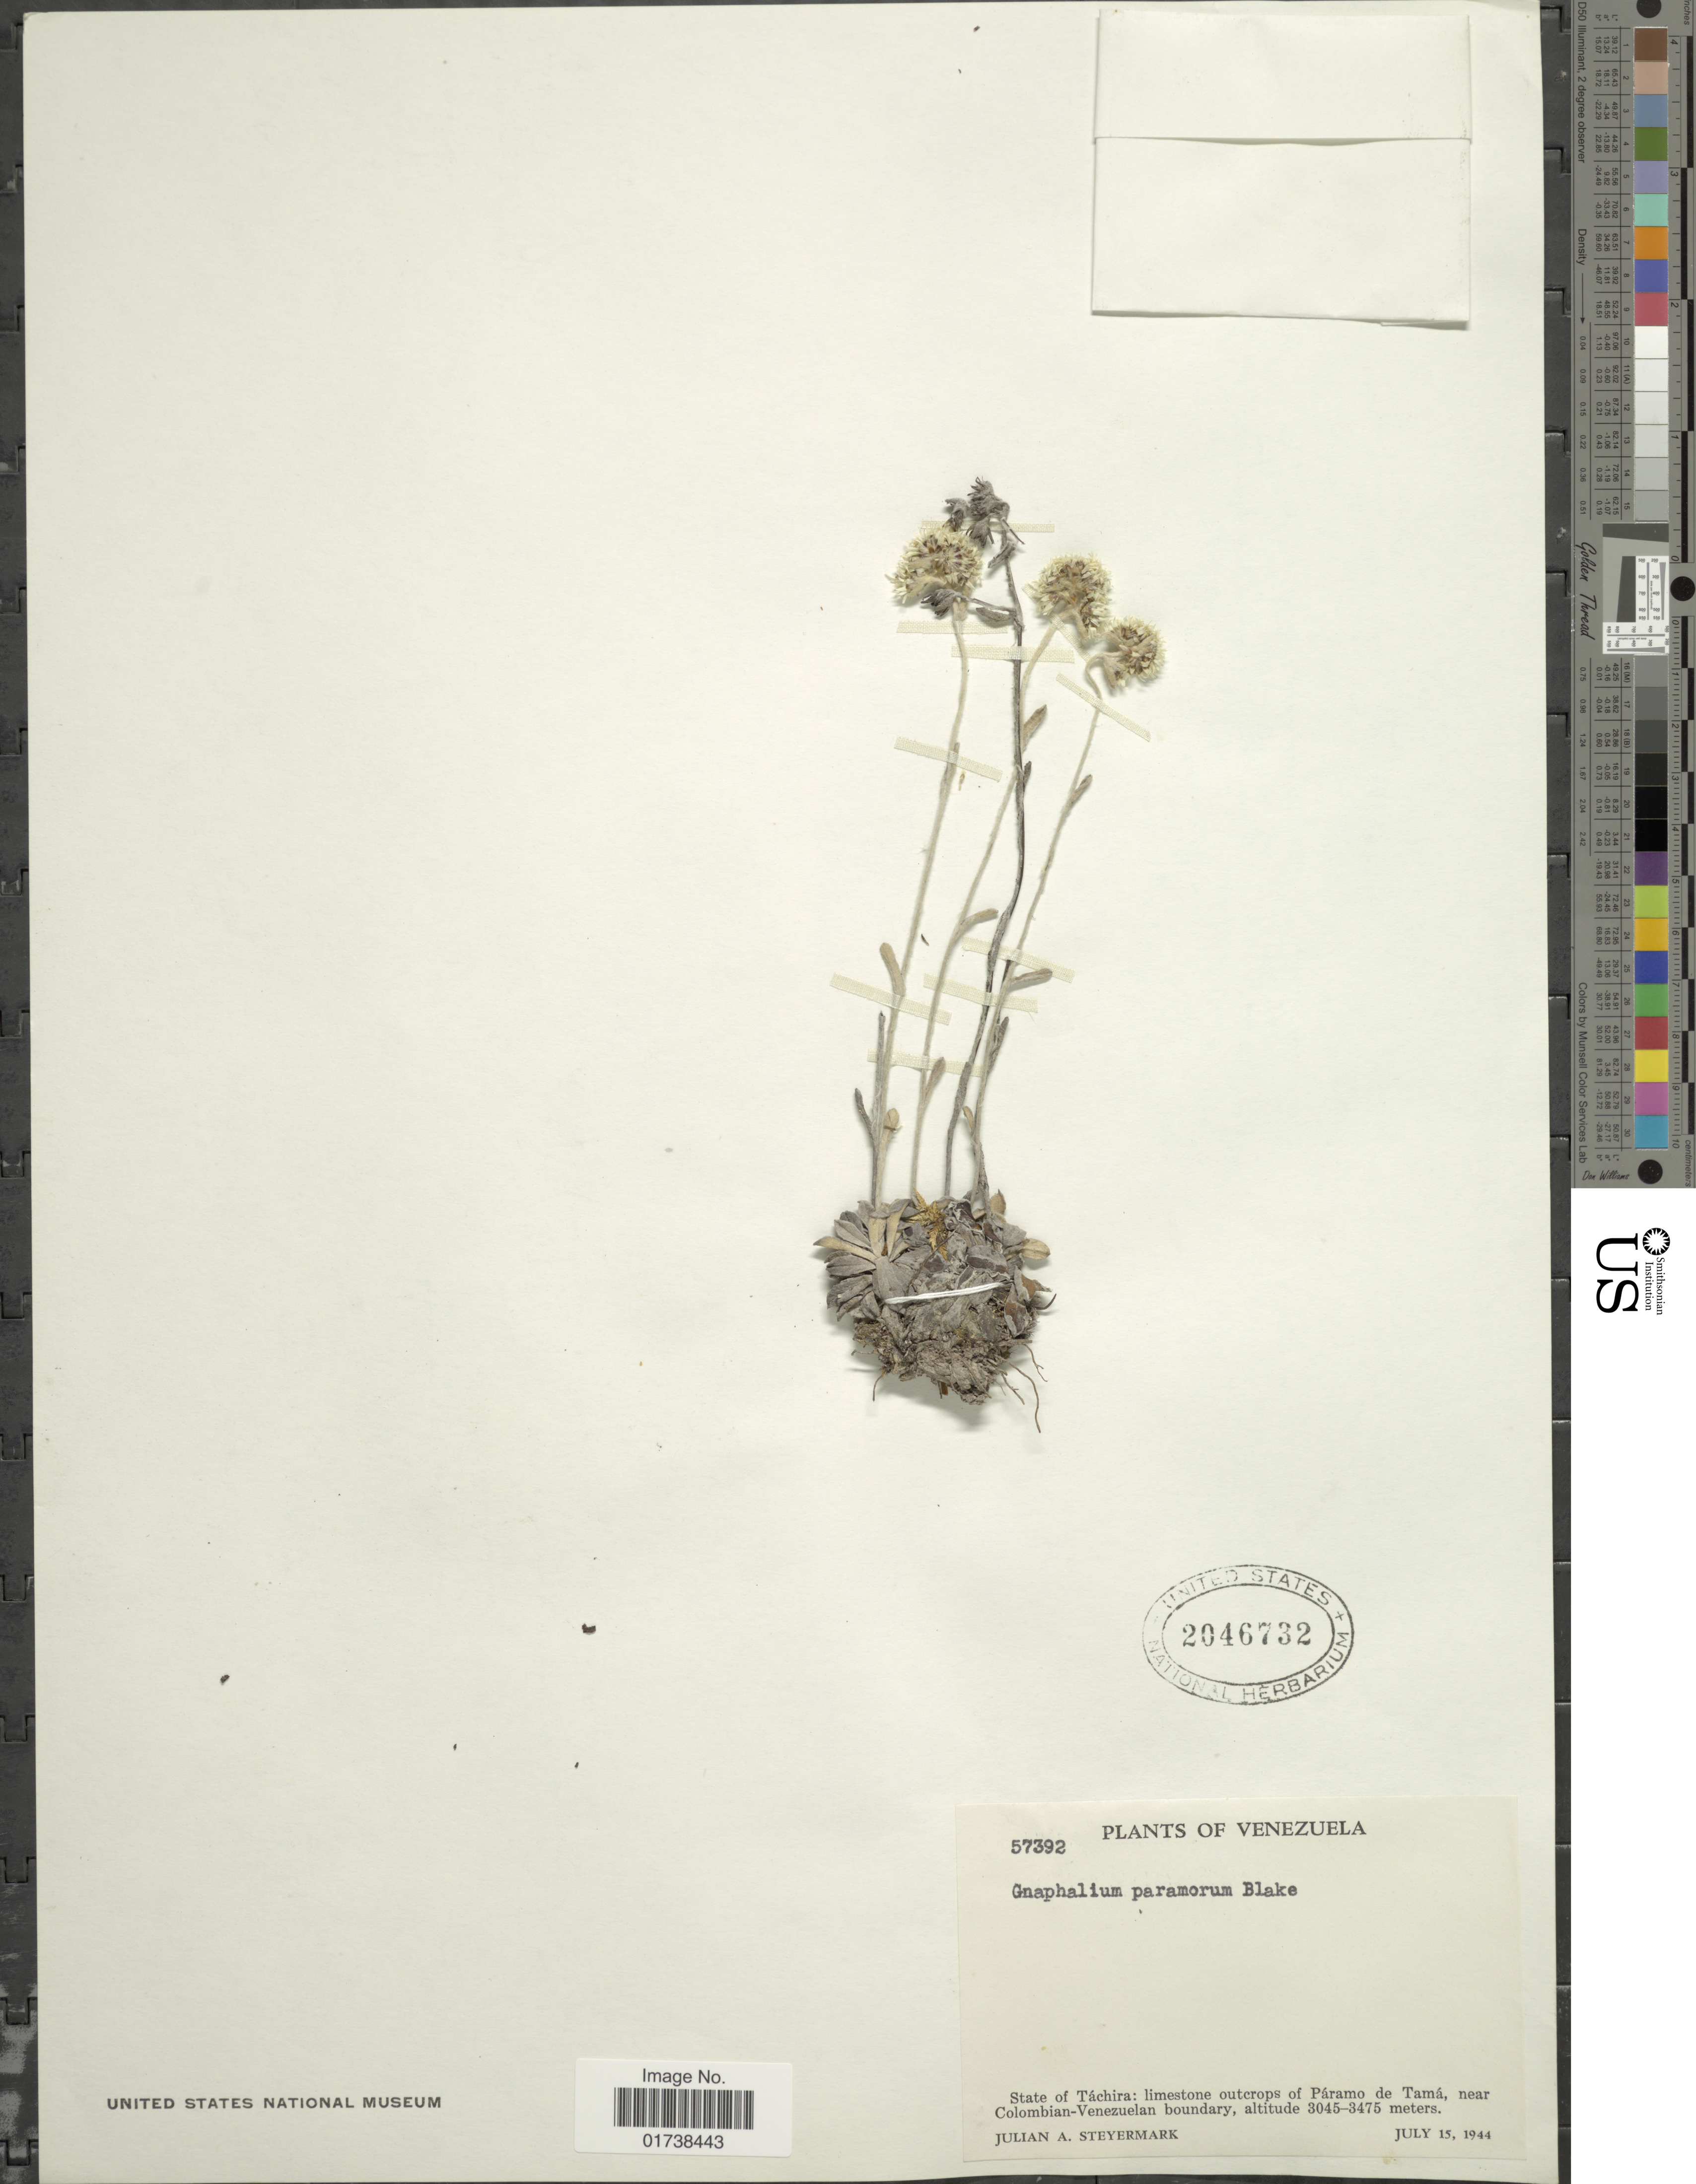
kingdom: Plantae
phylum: Tracheophyta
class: Magnoliopsida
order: Asterales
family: Asteraceae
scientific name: Orognaphalon paramorum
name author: (S.F. Blake) G.L. Nesom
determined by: Nesom, Guy L.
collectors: J. Steyermark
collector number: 57392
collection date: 1944-07-15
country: Venezuela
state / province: Tachira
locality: Limestone outcrops of Paramo de Tama, near Colombian-Venezuelan Boundary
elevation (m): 3045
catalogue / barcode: US 2046732